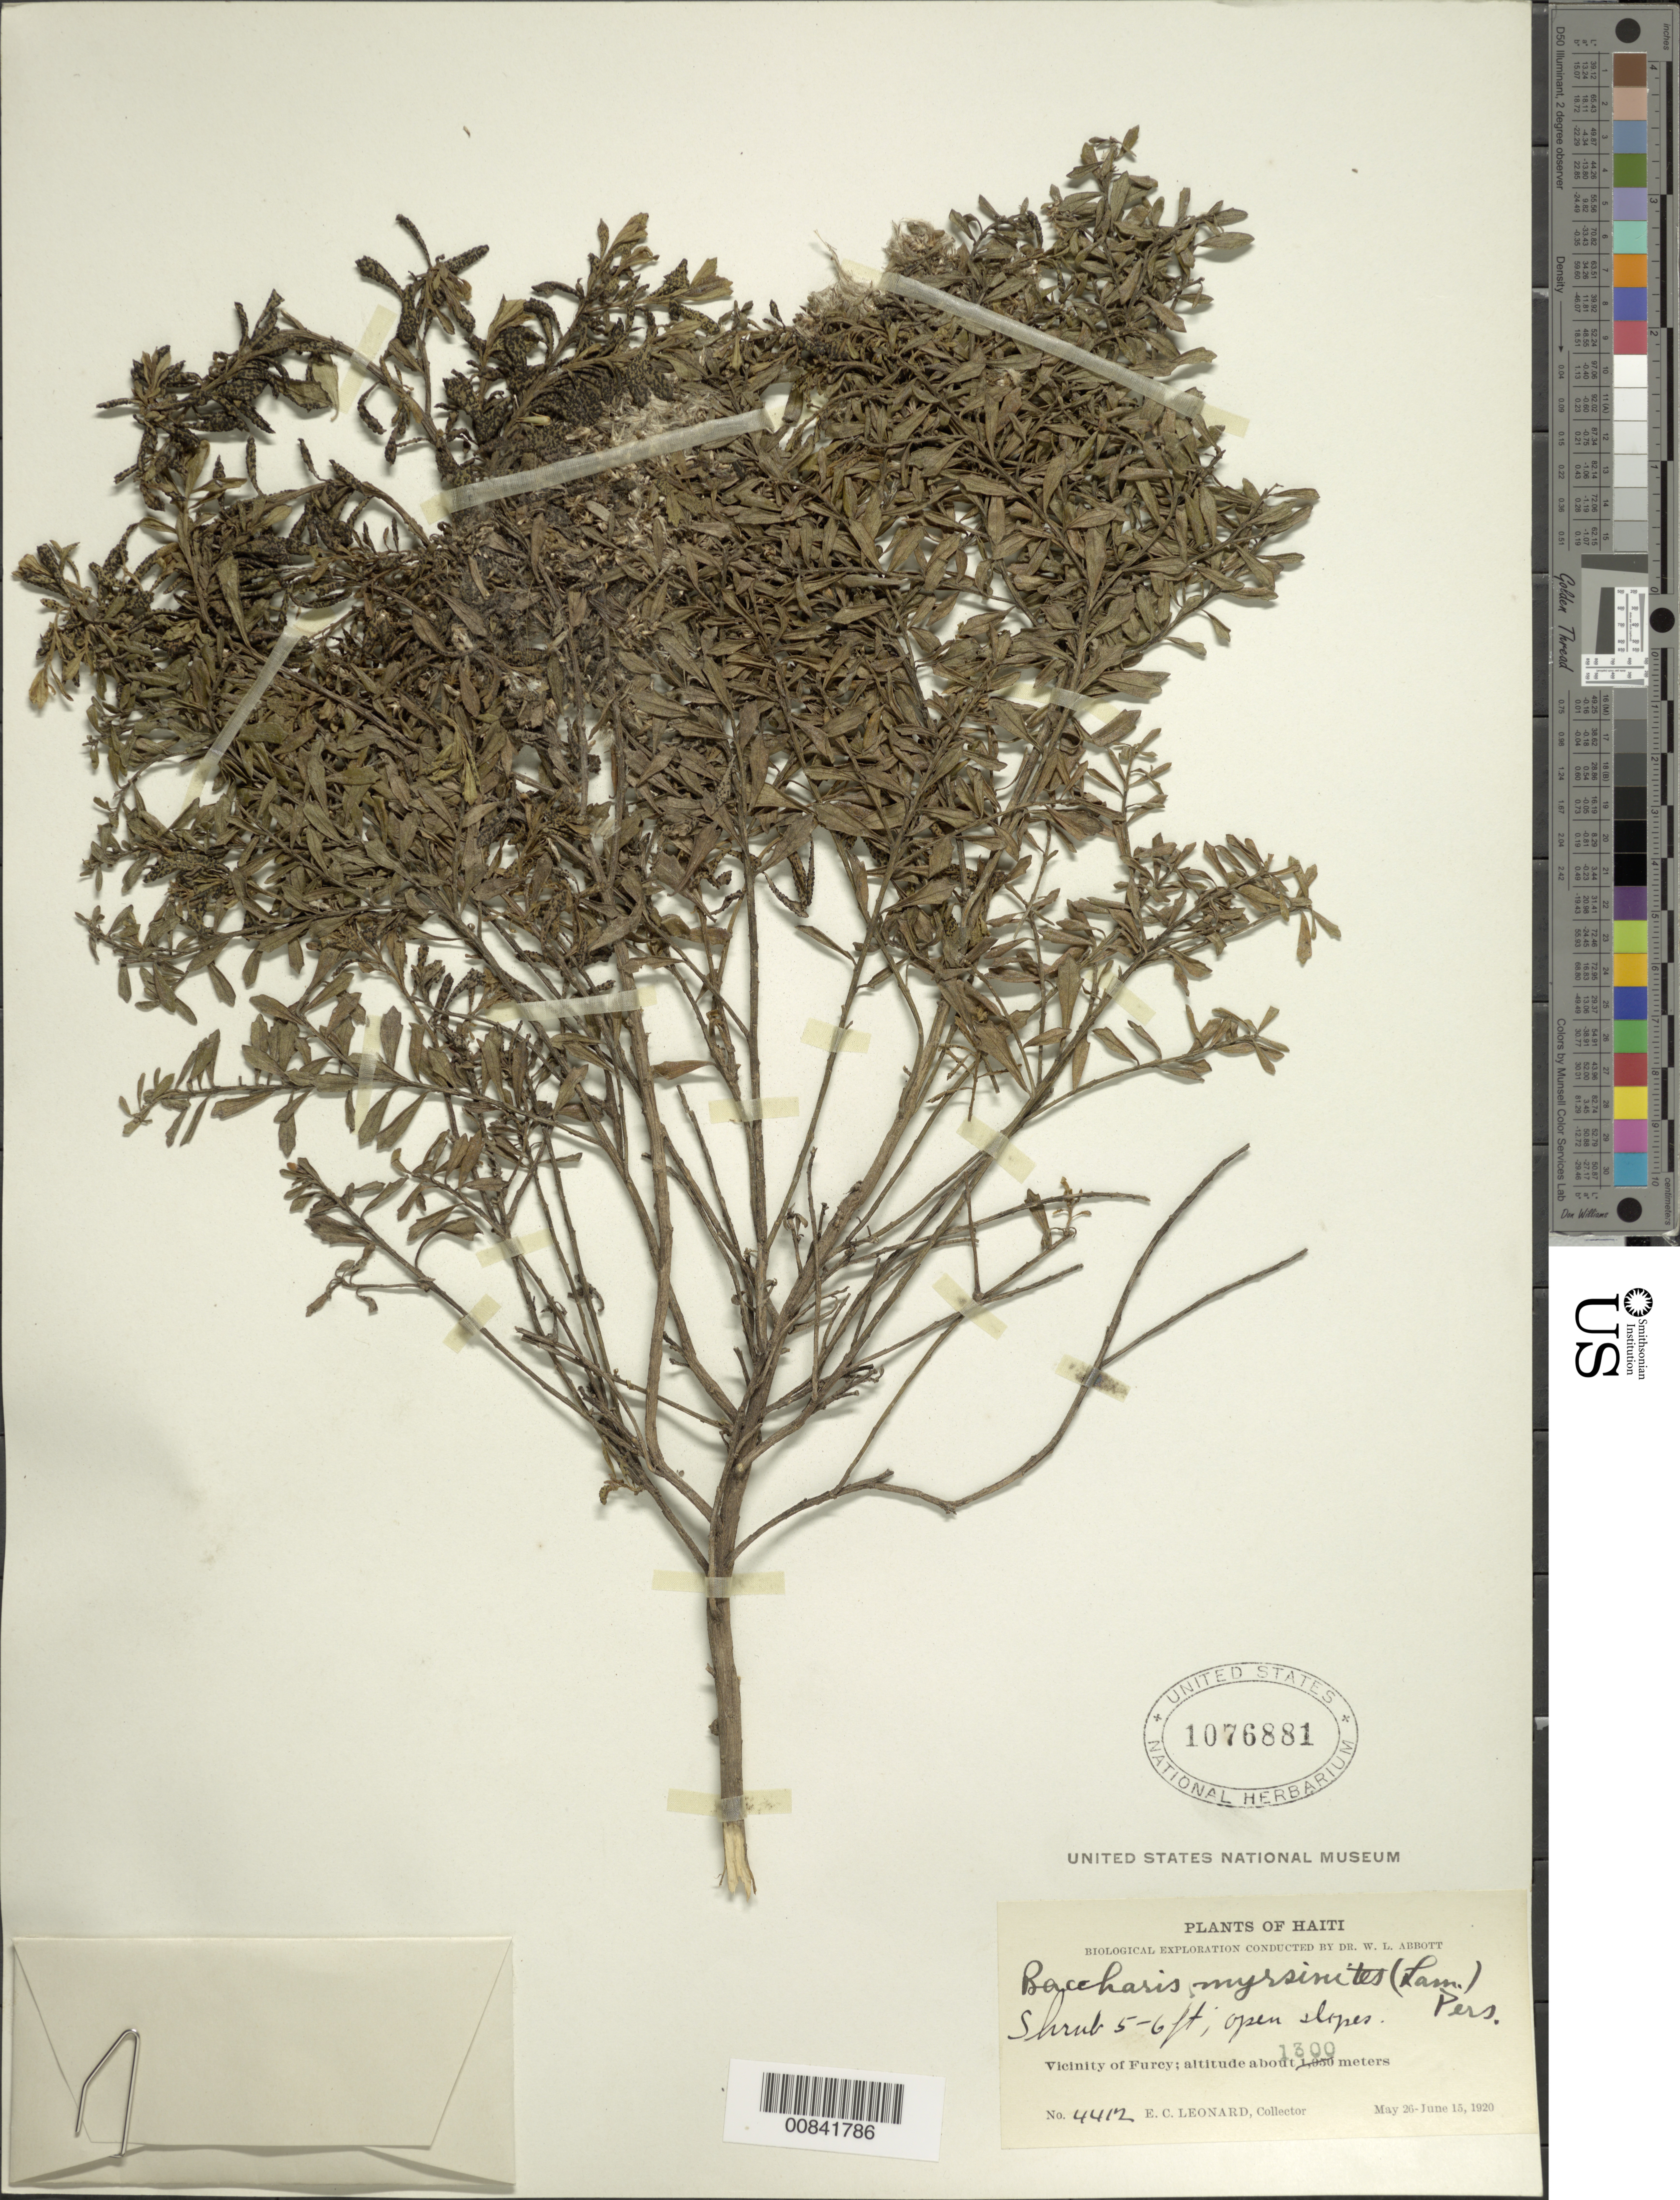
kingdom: Plantae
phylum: Tracheophyta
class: Magnoliopsida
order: Asterales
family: Asteraceae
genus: Baccharis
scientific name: Baccharis myrsinites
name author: Pers.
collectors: E. C. Leonard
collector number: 4412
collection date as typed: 26 May 1920 to 15 Jun 1920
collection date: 1920-05-26/1920-06-15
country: Haiti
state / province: Ouest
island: Hispaniola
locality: Vicinity of Furcy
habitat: Open slopes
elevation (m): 1300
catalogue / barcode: US 1076881